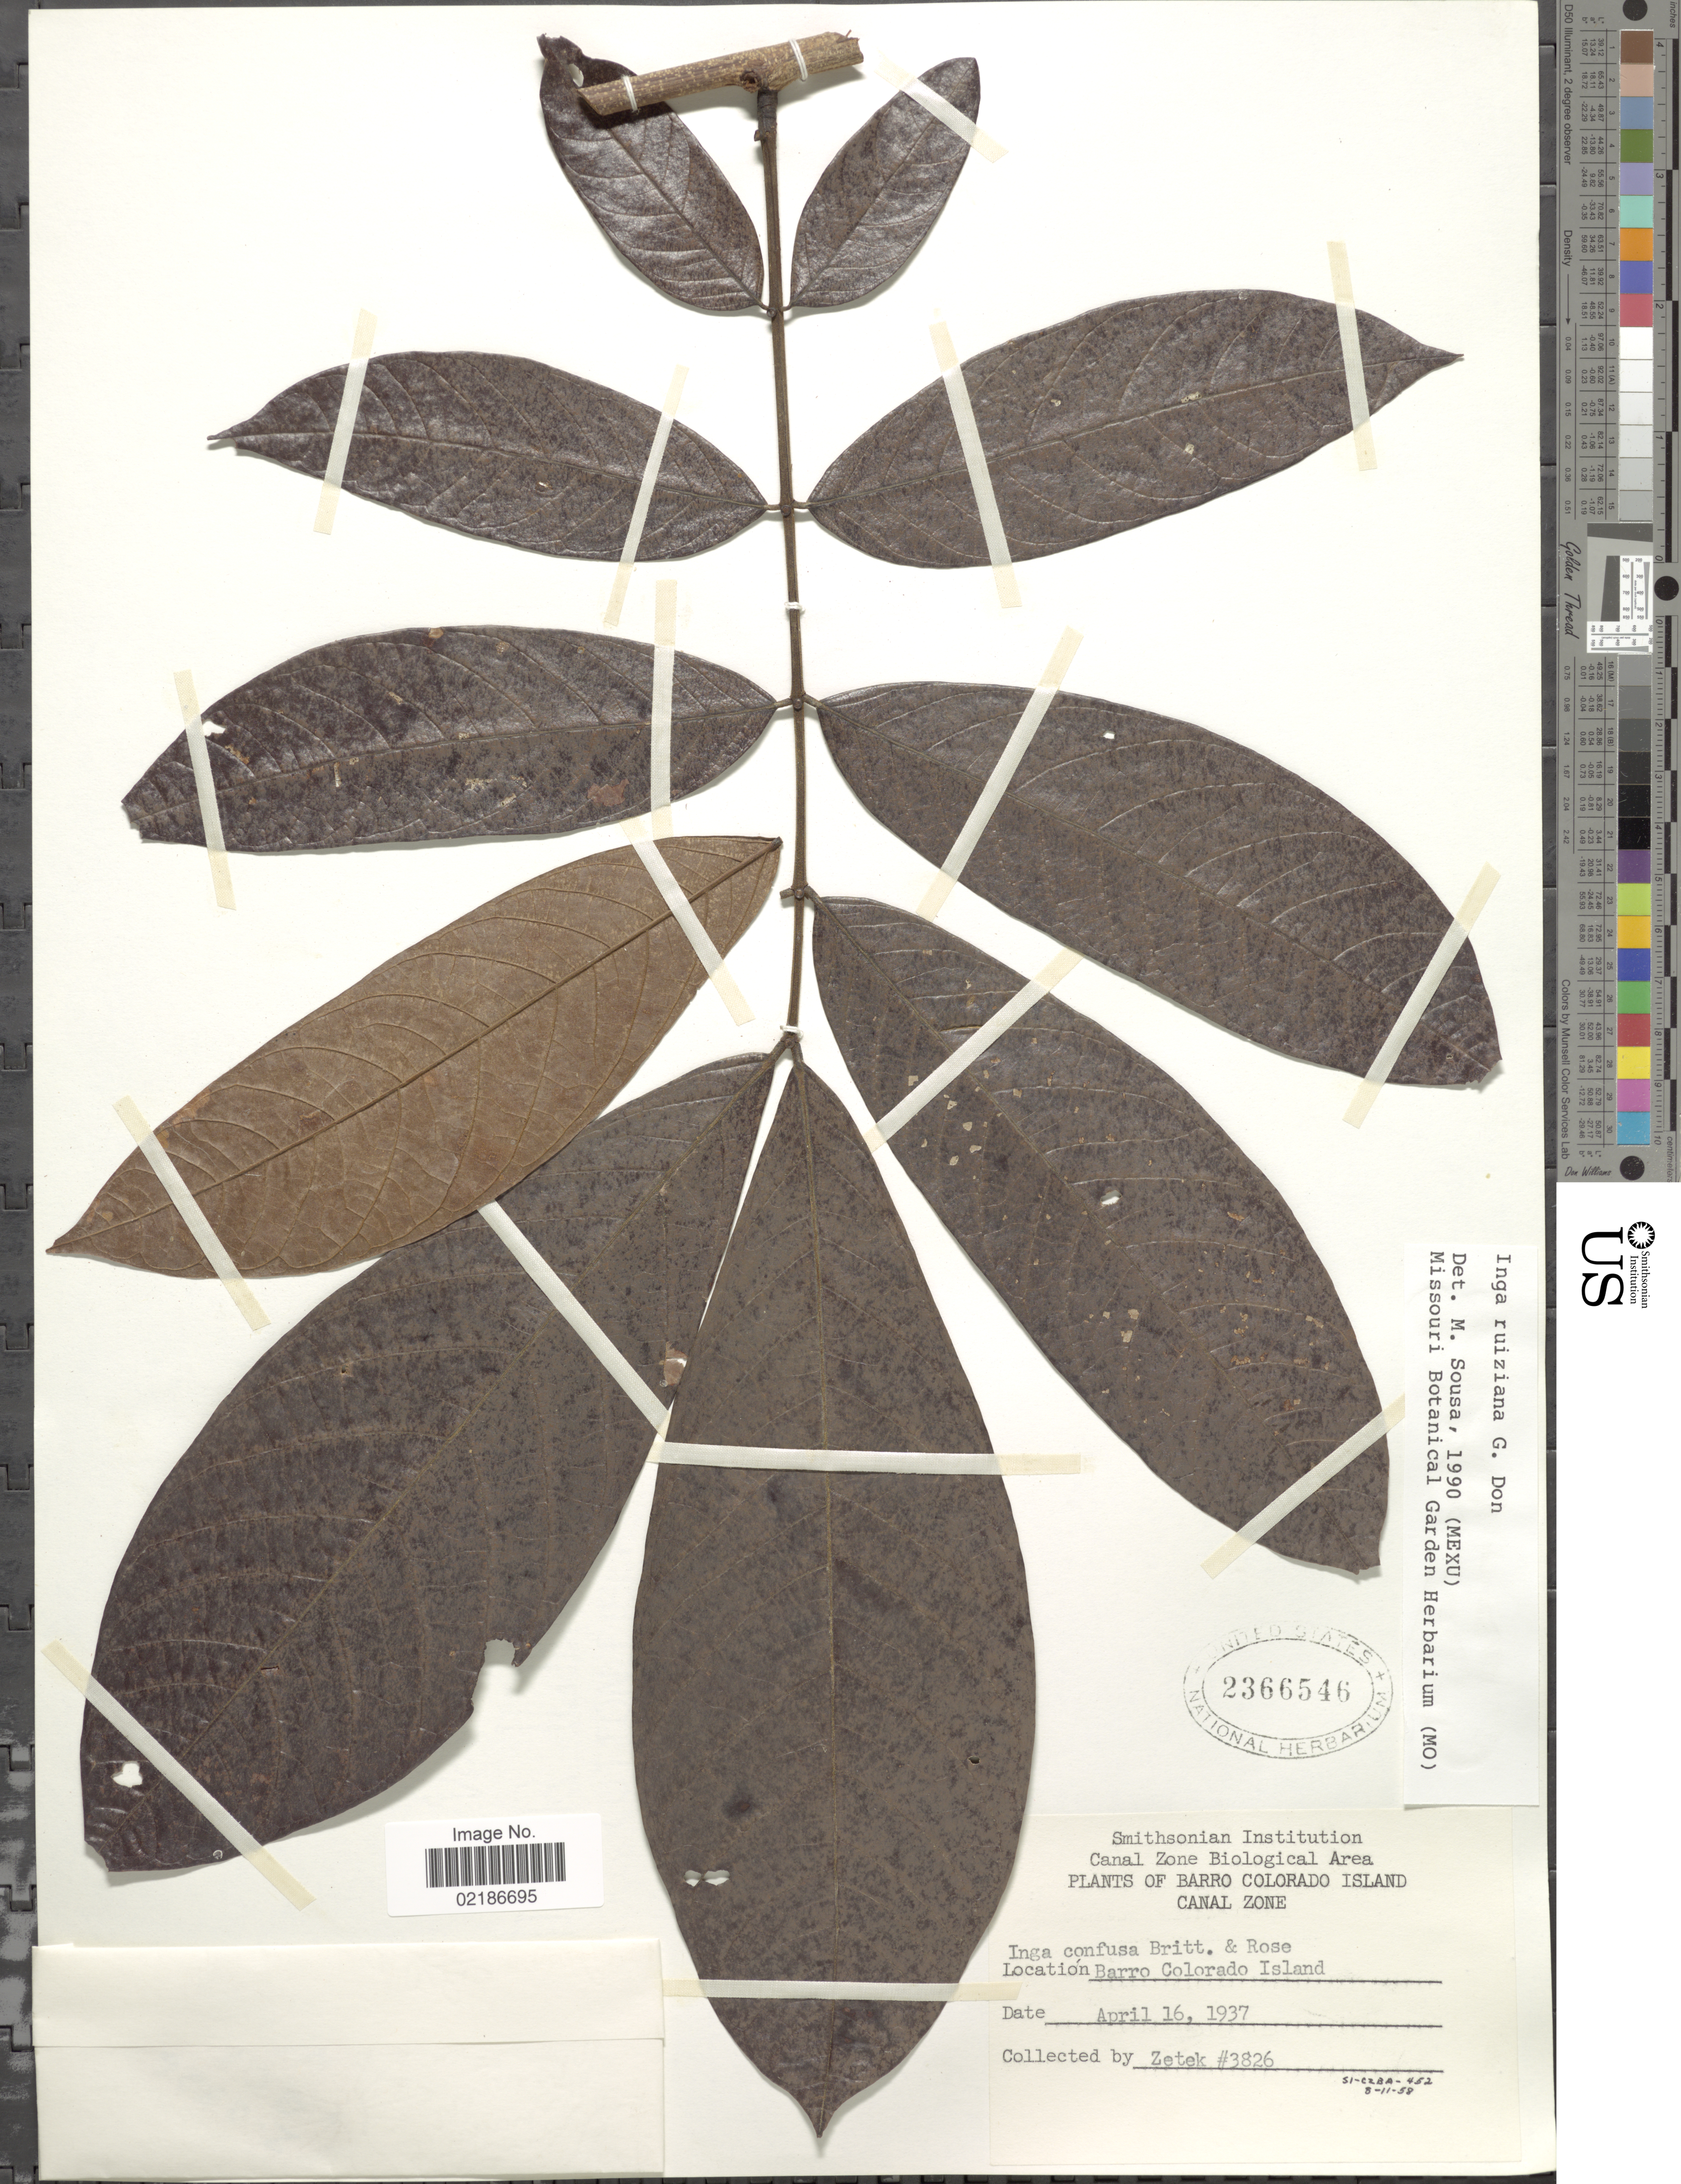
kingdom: Plantae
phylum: Tracheophyta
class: Magnoliopsida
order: Fabales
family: Fabaceae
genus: Inga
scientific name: Inga ruiziana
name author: G. Don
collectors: -. Zetek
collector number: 3826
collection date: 1937-04-16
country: Panama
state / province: Panamá Oeste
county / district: Canal Zone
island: Barro Colorado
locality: Barro Colorado Island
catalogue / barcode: US 2366546